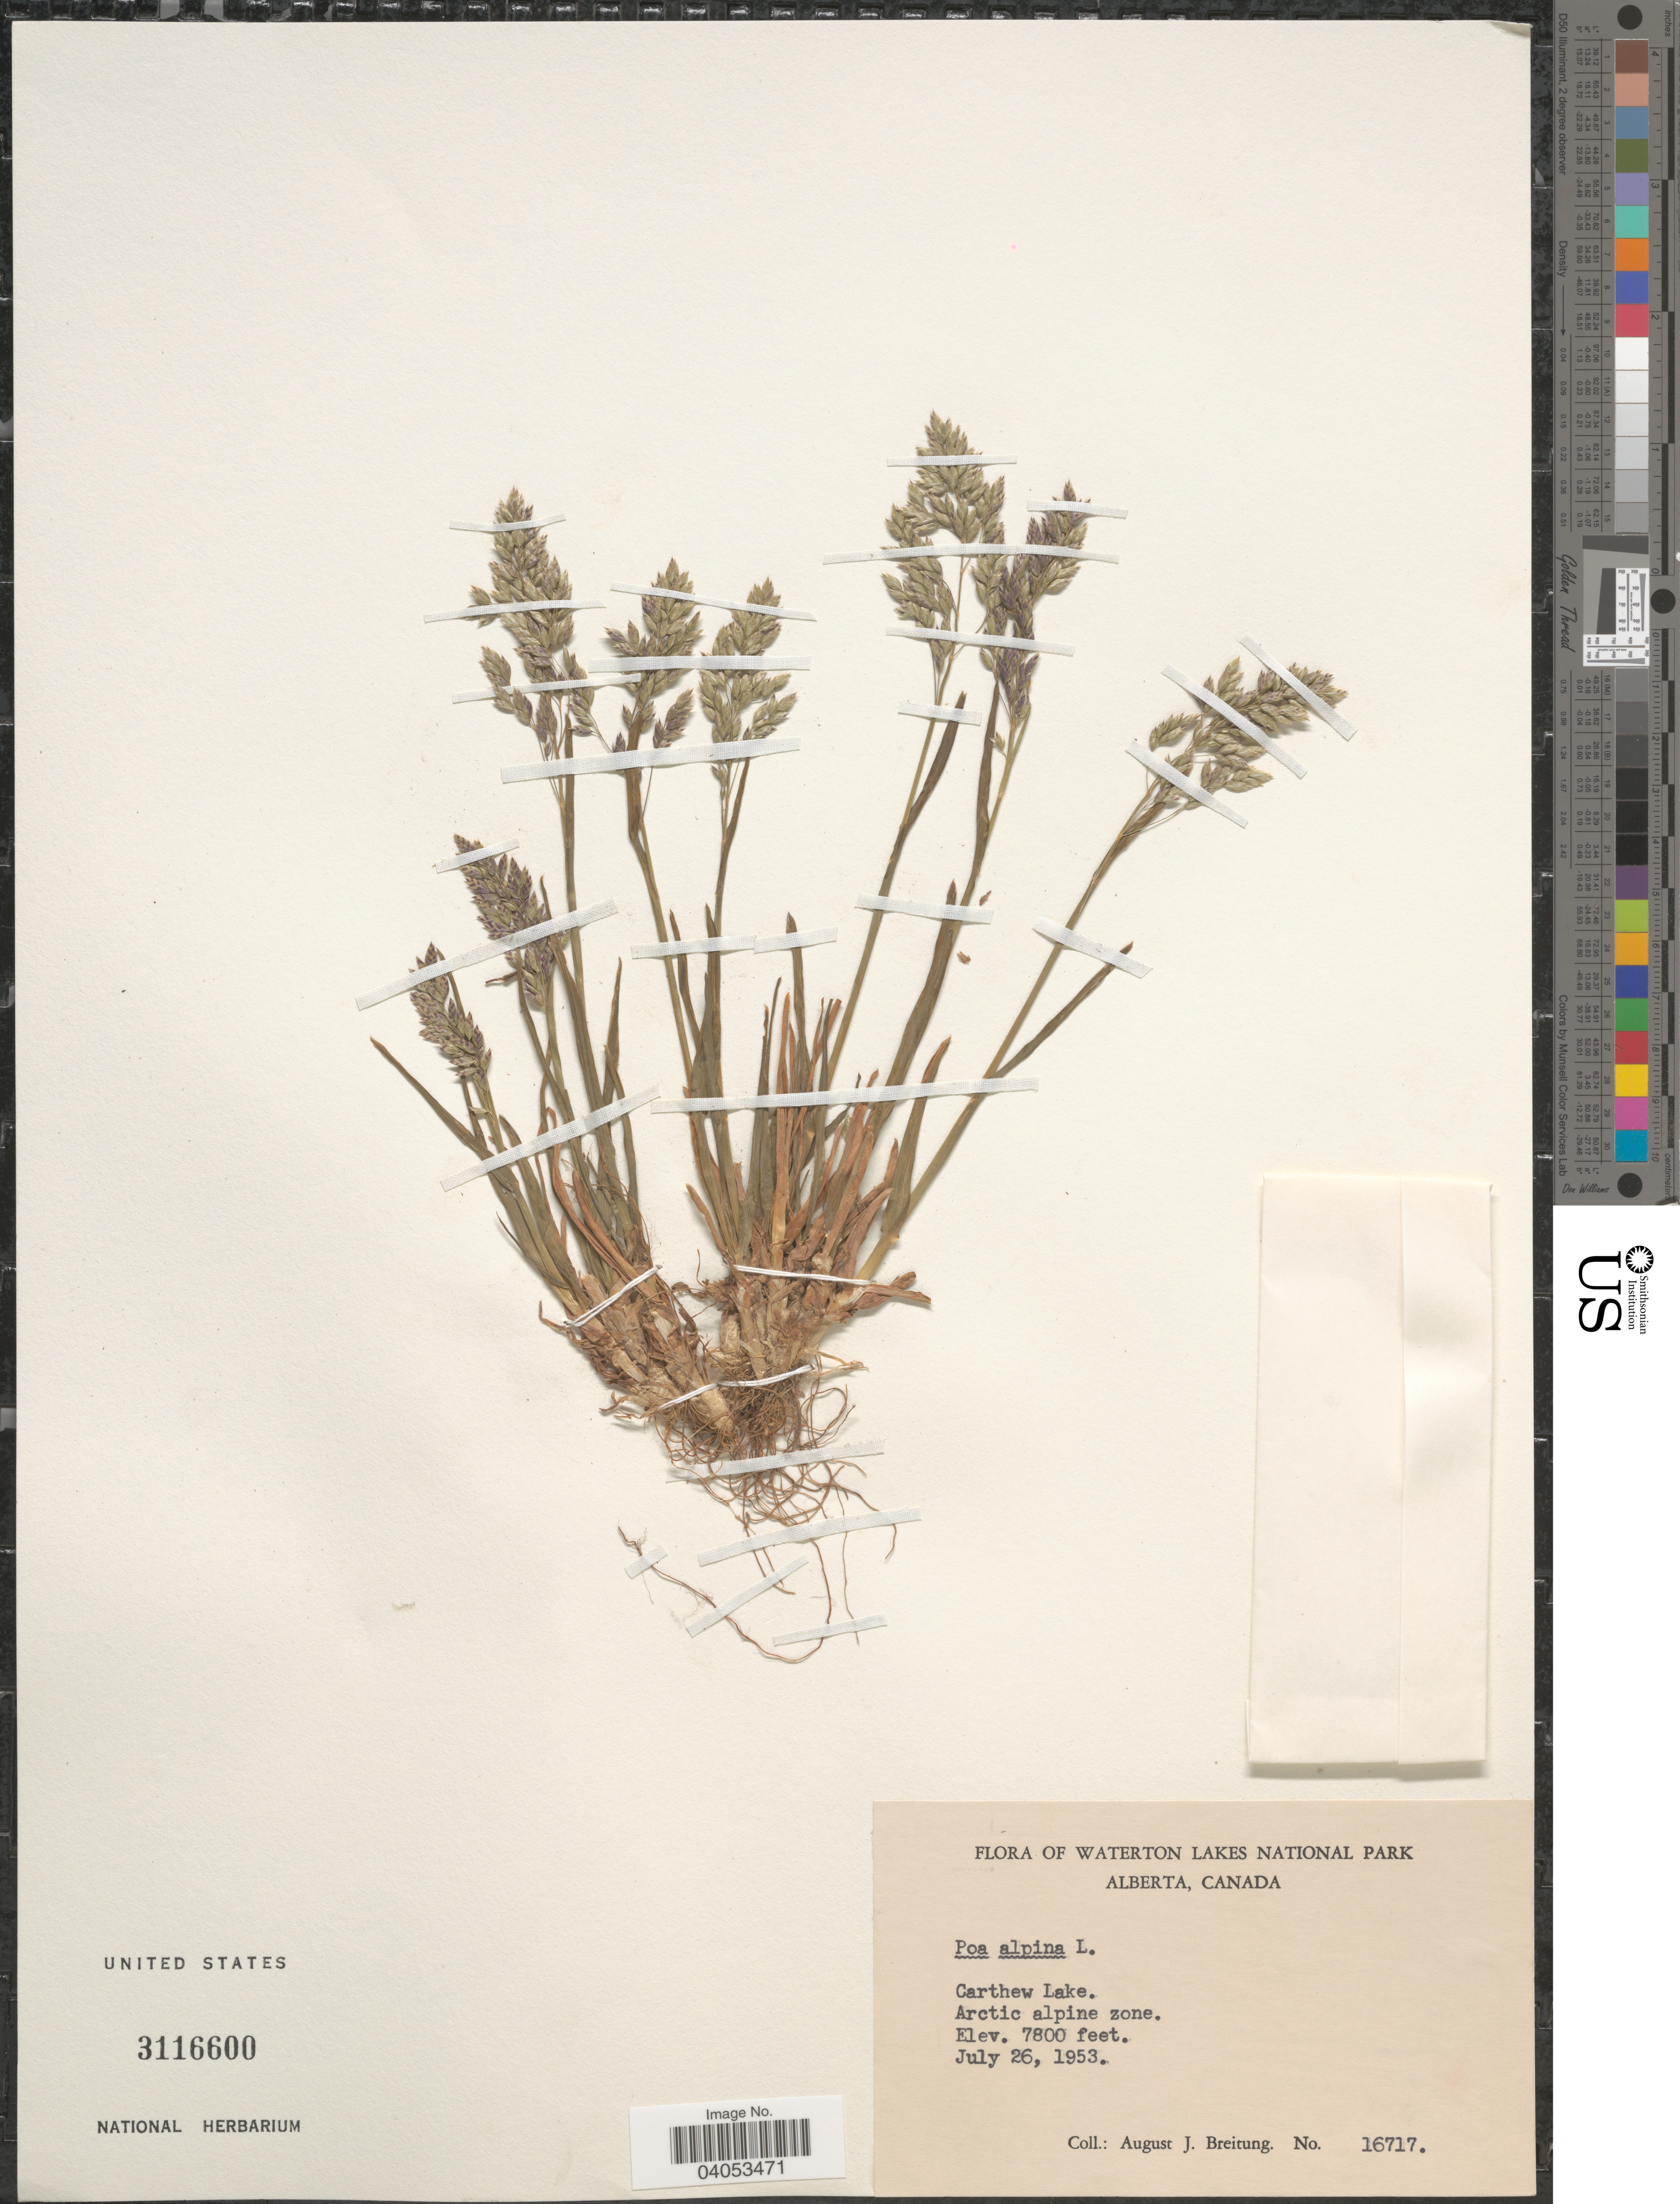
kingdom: Plantae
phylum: Tracheophyta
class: Liliopsida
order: Poales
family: Poaceae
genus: Poa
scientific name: Poa alpina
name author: L.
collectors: A. Breitung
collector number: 16717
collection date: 1953-07-26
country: Canada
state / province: Alberta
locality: Waterton Lakes National Park. Carthew Lake. Arctic alpine zone.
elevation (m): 2377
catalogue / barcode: US 3116600